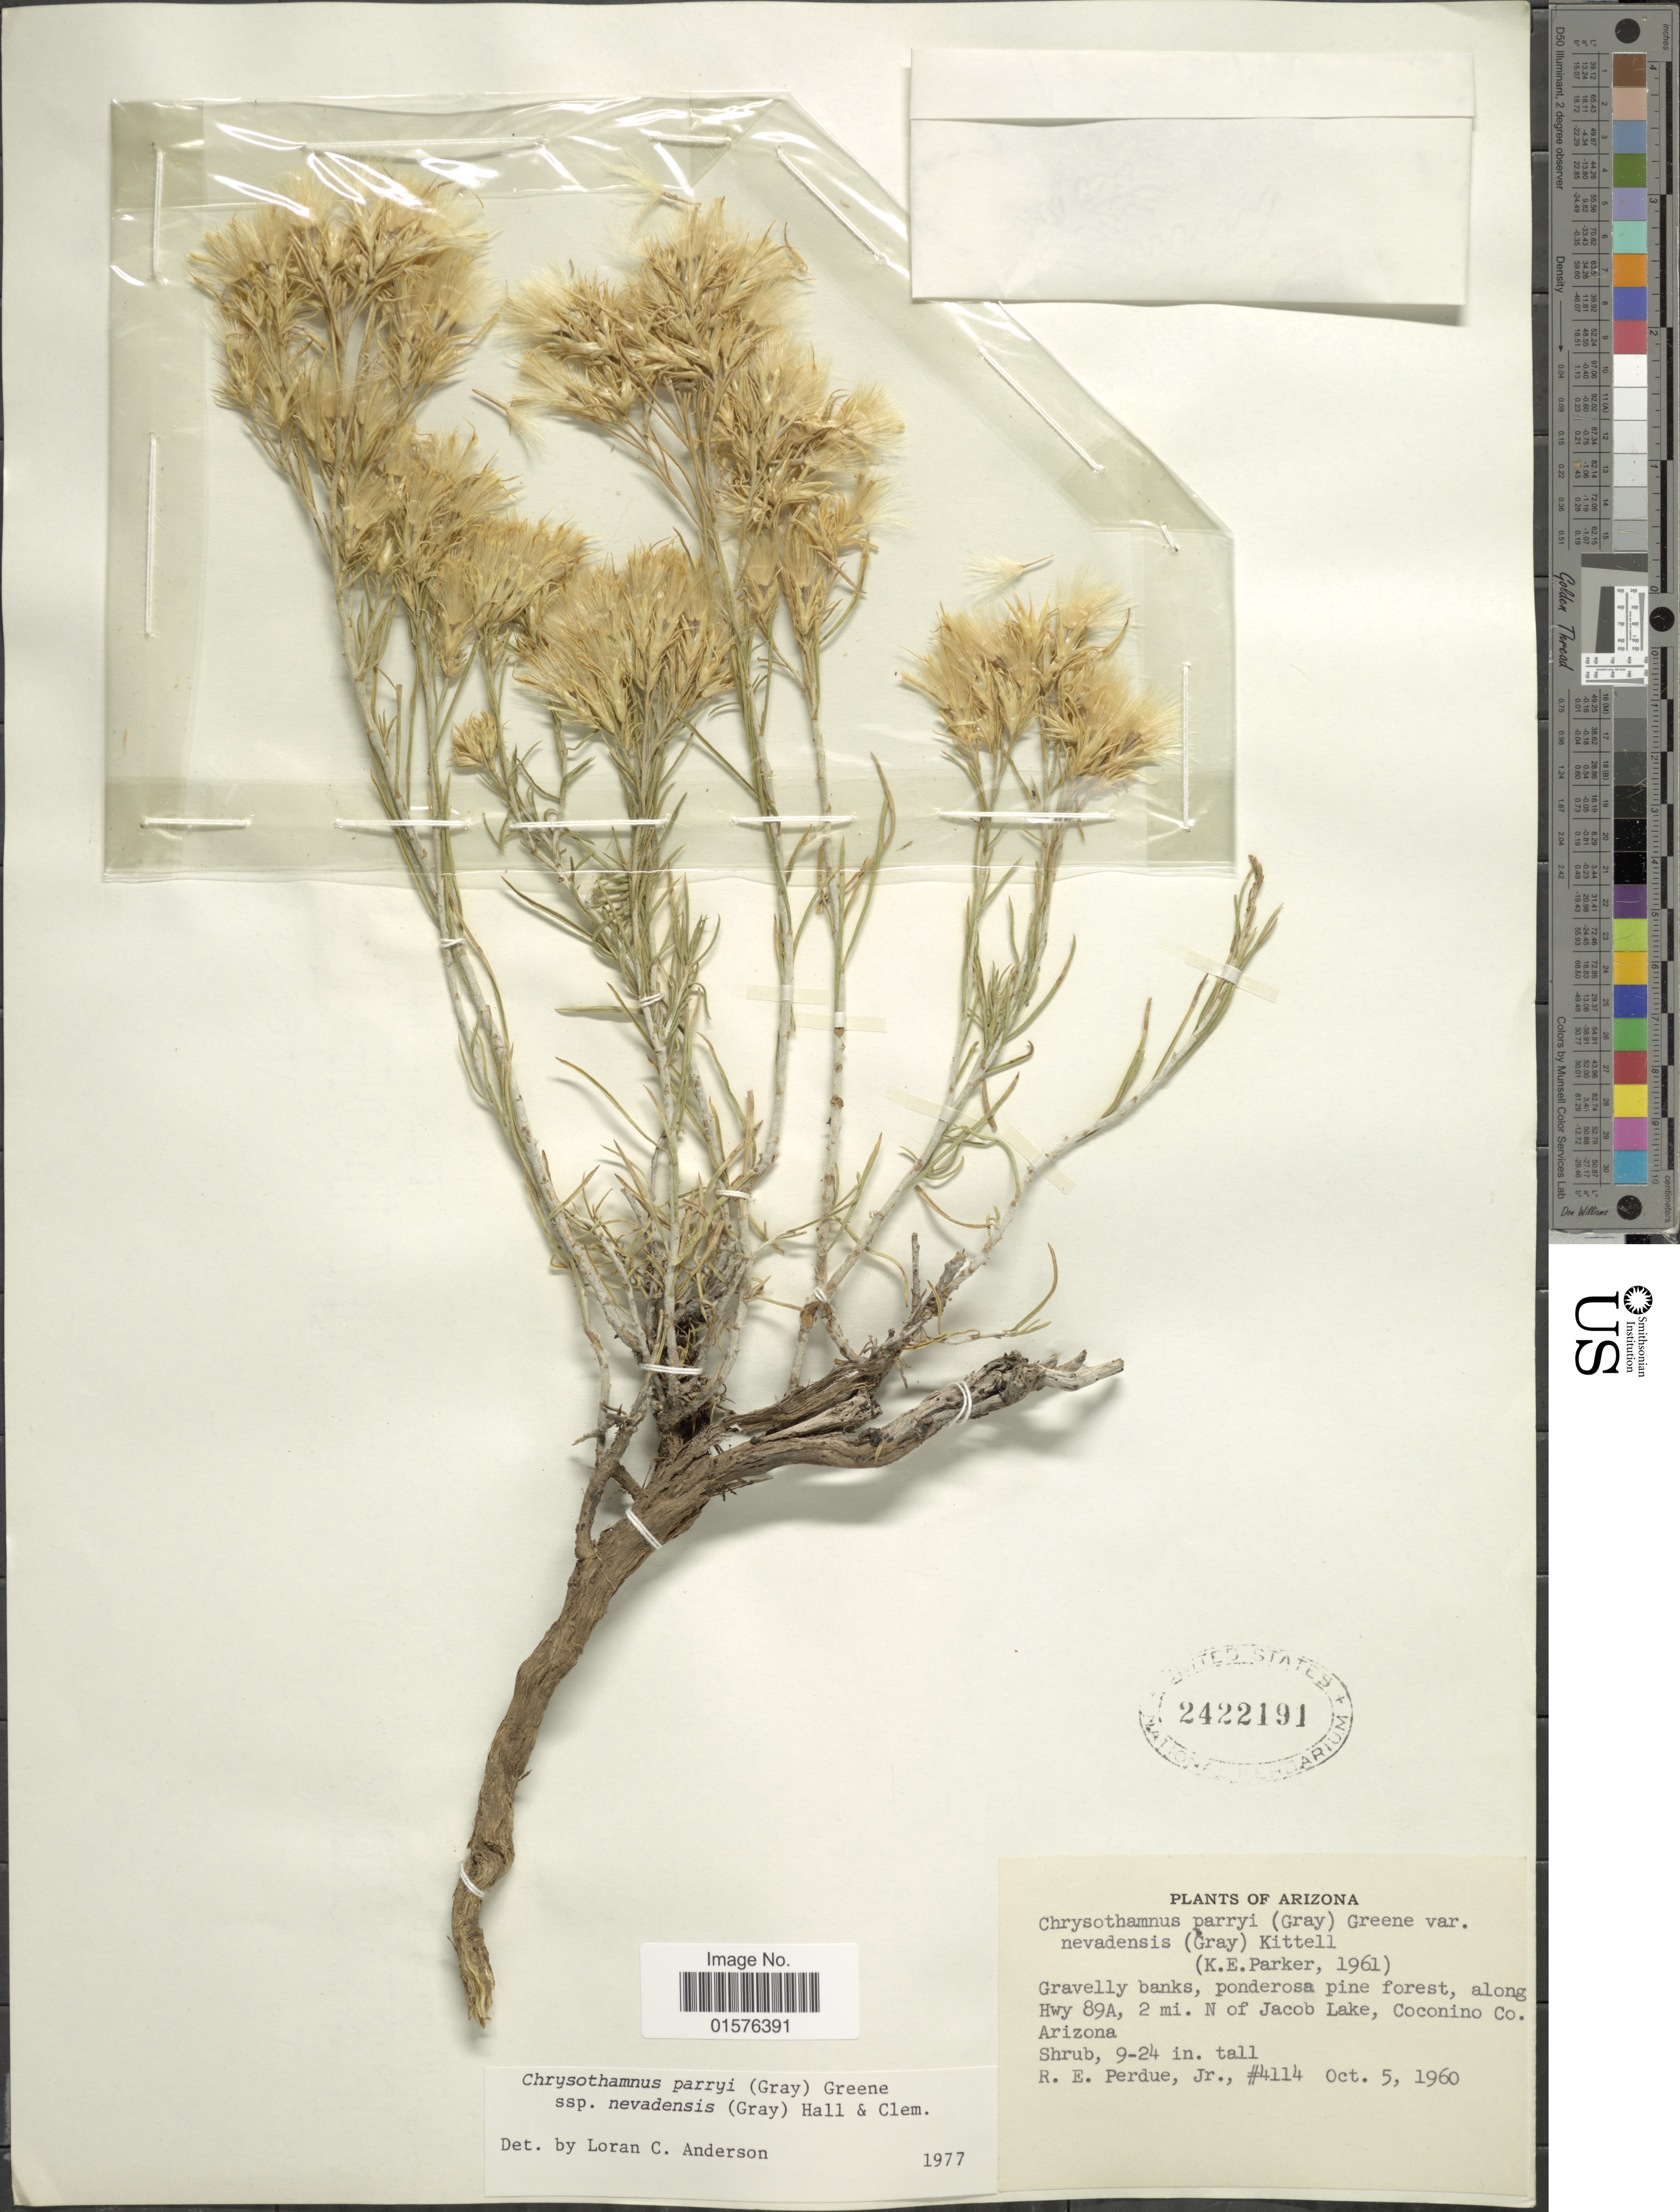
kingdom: Plantae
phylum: Tracheophyta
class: Magnoliopsida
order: Asterales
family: Asteraceae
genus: Ericameria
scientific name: Ericameria parryi var. nevadensis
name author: (A. Gray) G.L. Nesom & G.I. Baird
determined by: Urbatsch, Lowell E., Curator (LSU), Louisiana State University (UNITED STATES)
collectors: R. E. Perdue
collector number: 4114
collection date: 1960-10-05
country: United States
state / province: Arizona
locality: Along Hwy 89A, 2 mi. N of Jacob Lake, Coconino Co.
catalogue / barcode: US 2422191